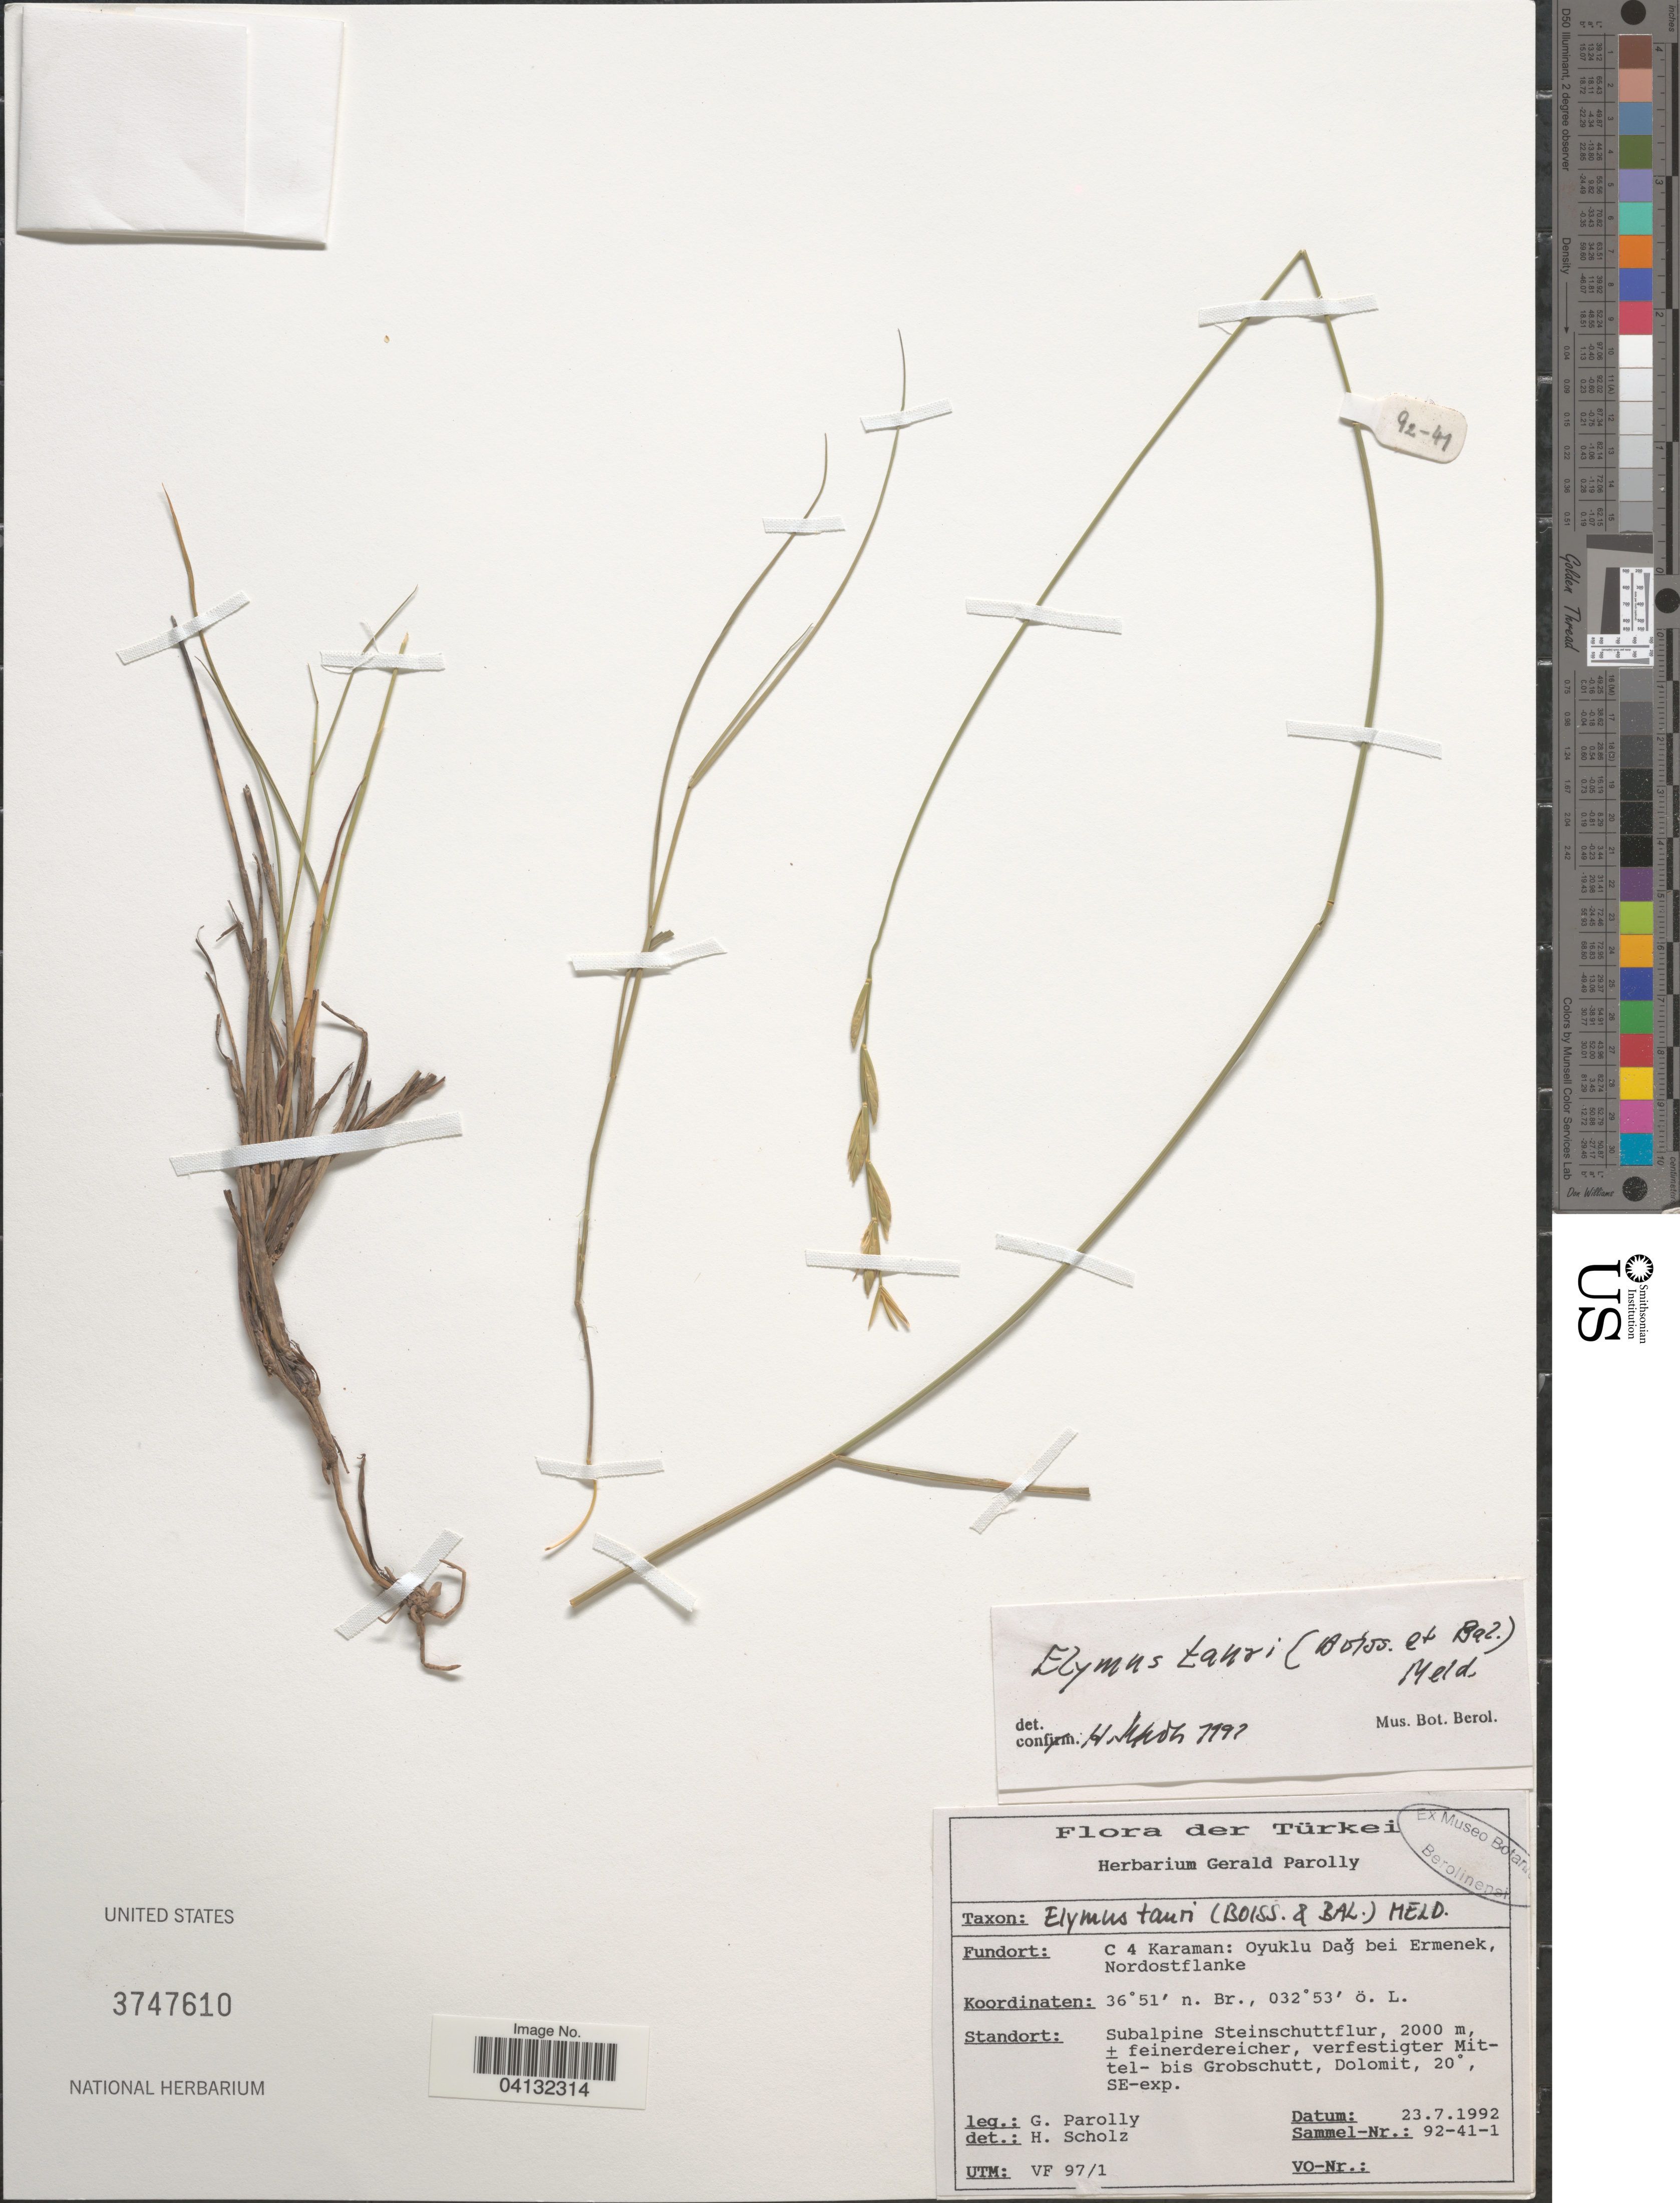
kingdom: Plantae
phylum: Tracheophyta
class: Liliopsida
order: Poales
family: Poaceae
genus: Pseudoroegneria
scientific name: Pseudoroegneria tauri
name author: (Boiss. & Balansa) Á. Löve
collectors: G. Parolly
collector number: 92-41-1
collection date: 1992-07-23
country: Turkey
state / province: Karaman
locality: Türkei. C 4: Oyuklu Daǧ bei Ermenek, Nordostflanke. SE-exp. UTM: VF 97/1.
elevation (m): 2000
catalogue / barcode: US 3747610